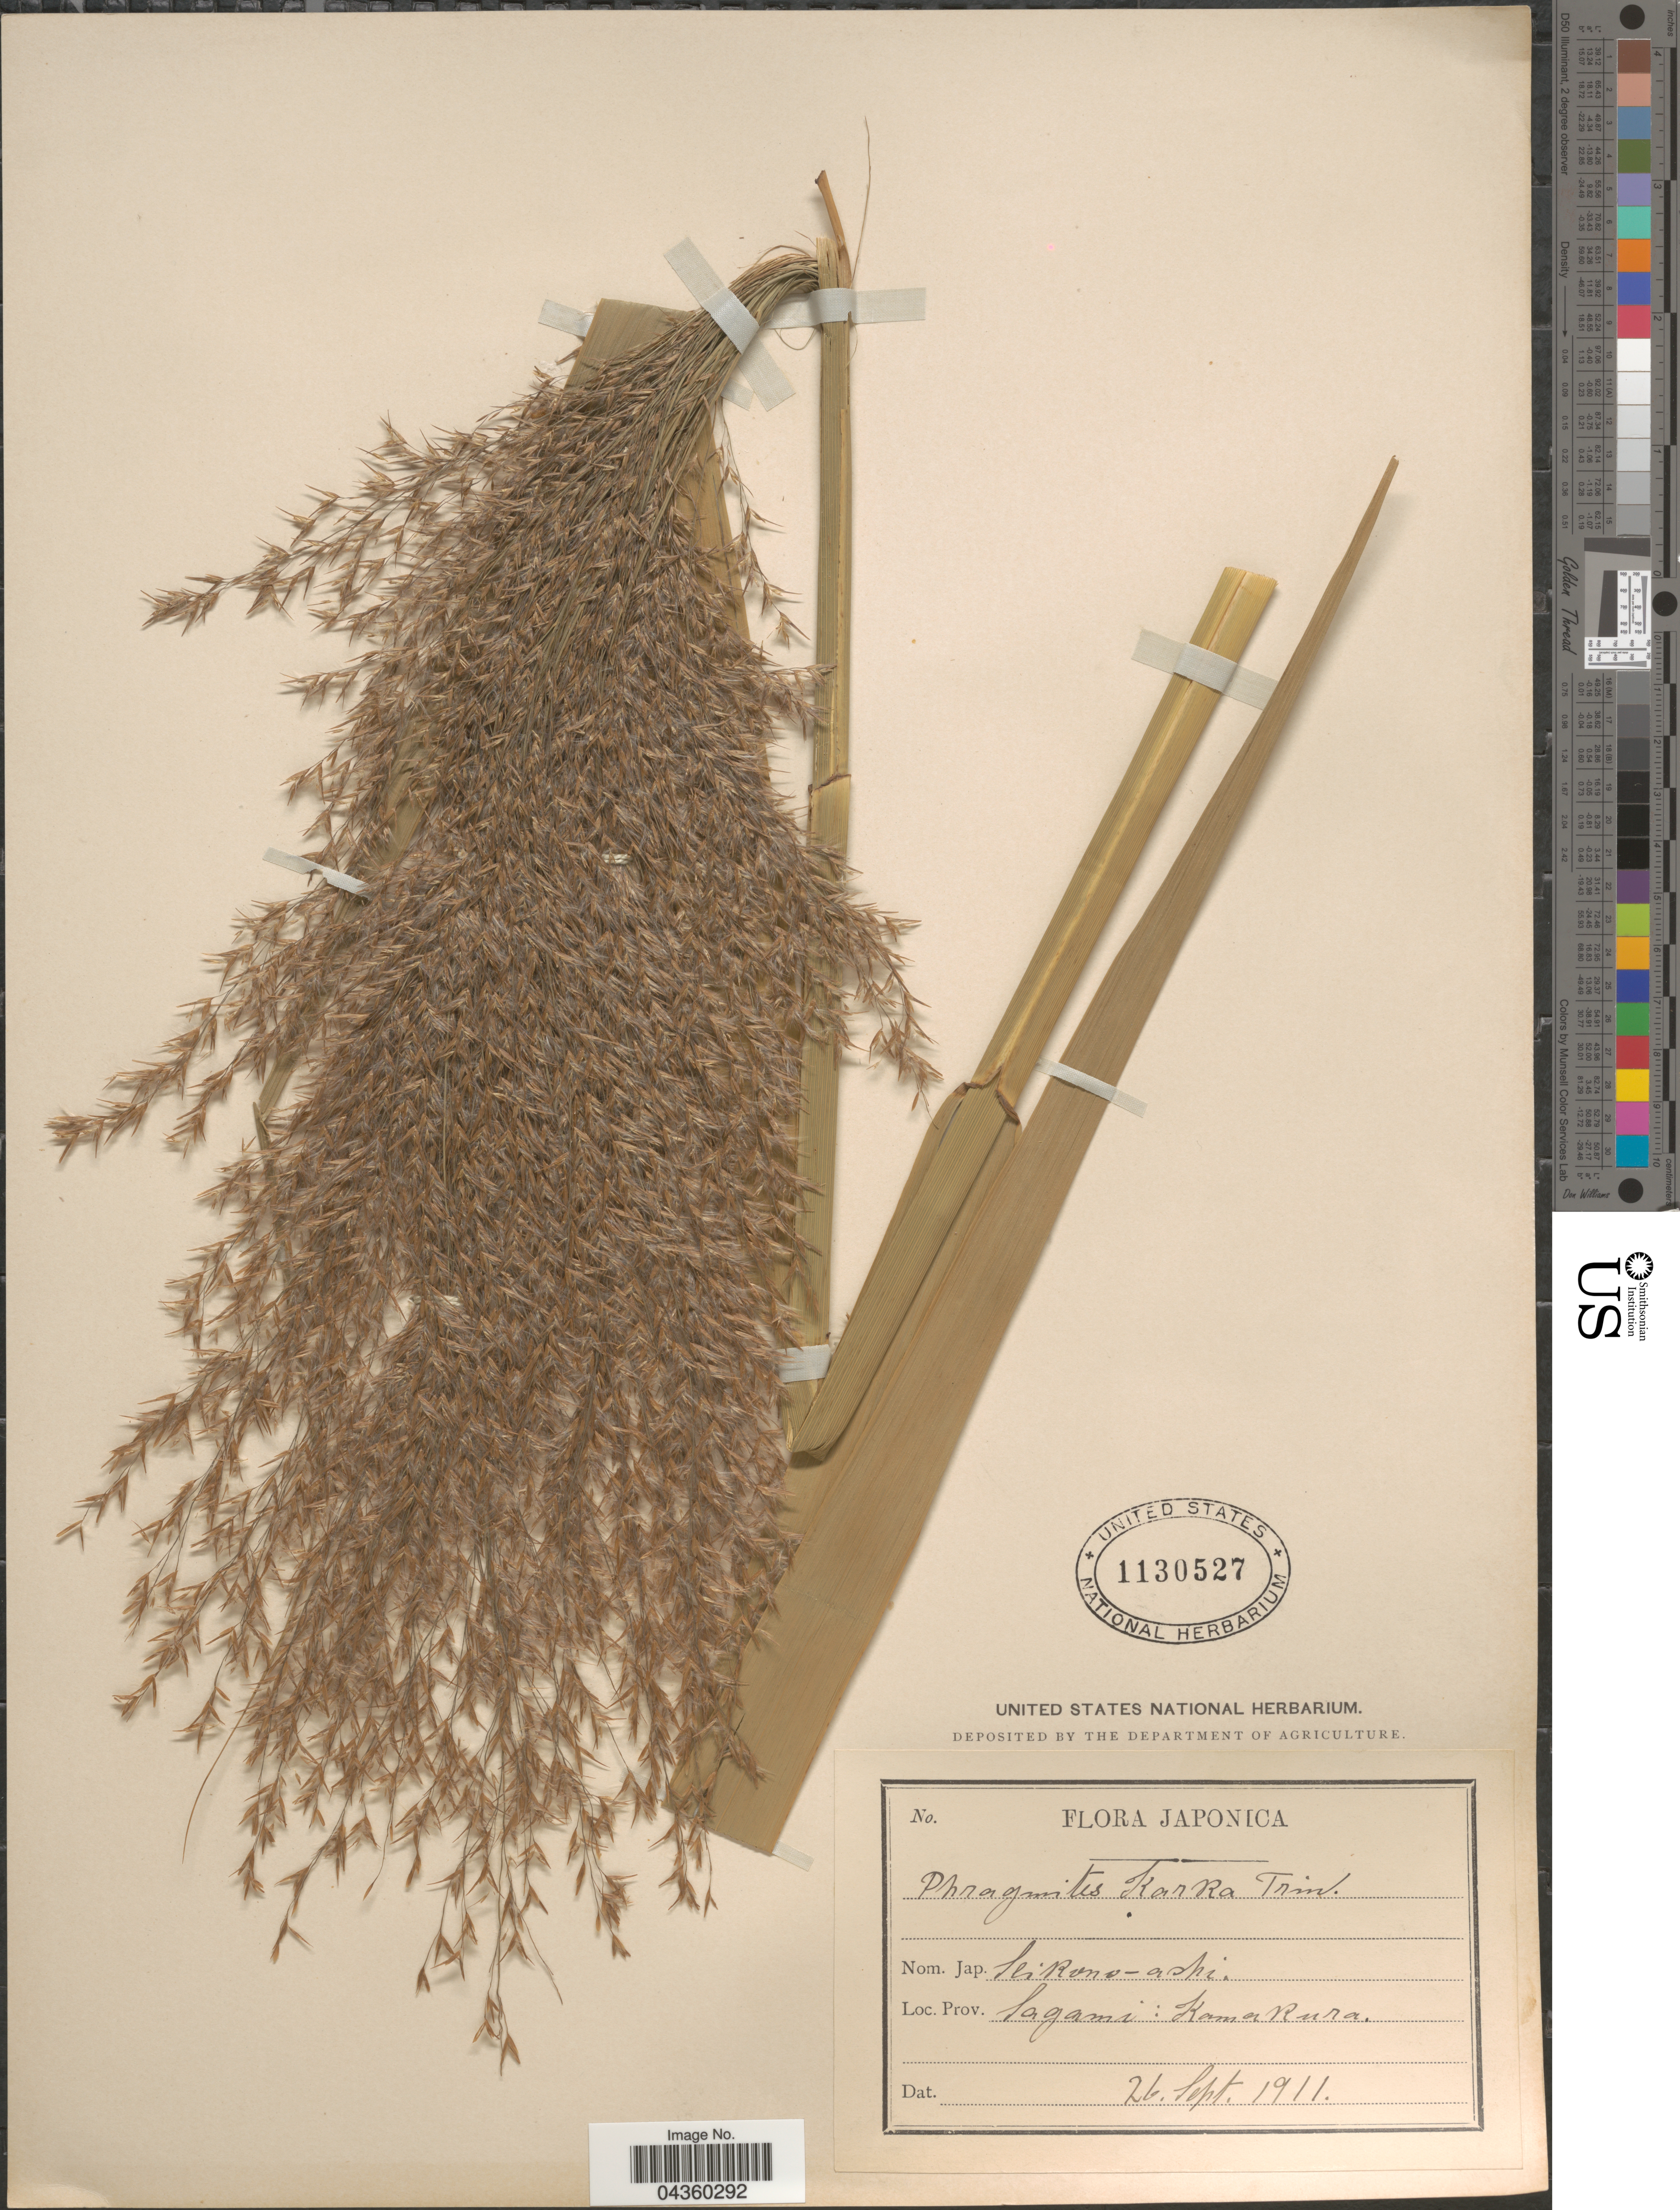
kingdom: Plantae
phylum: Tracheophyta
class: Liliopsida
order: Poales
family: Poaceae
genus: Phragmites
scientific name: Phragmites karka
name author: (Retz.) Trin. ex Steud.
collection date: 1911-09-26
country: Japan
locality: Japonica. Prov. Sagami : Kamakura.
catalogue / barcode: US 1130527